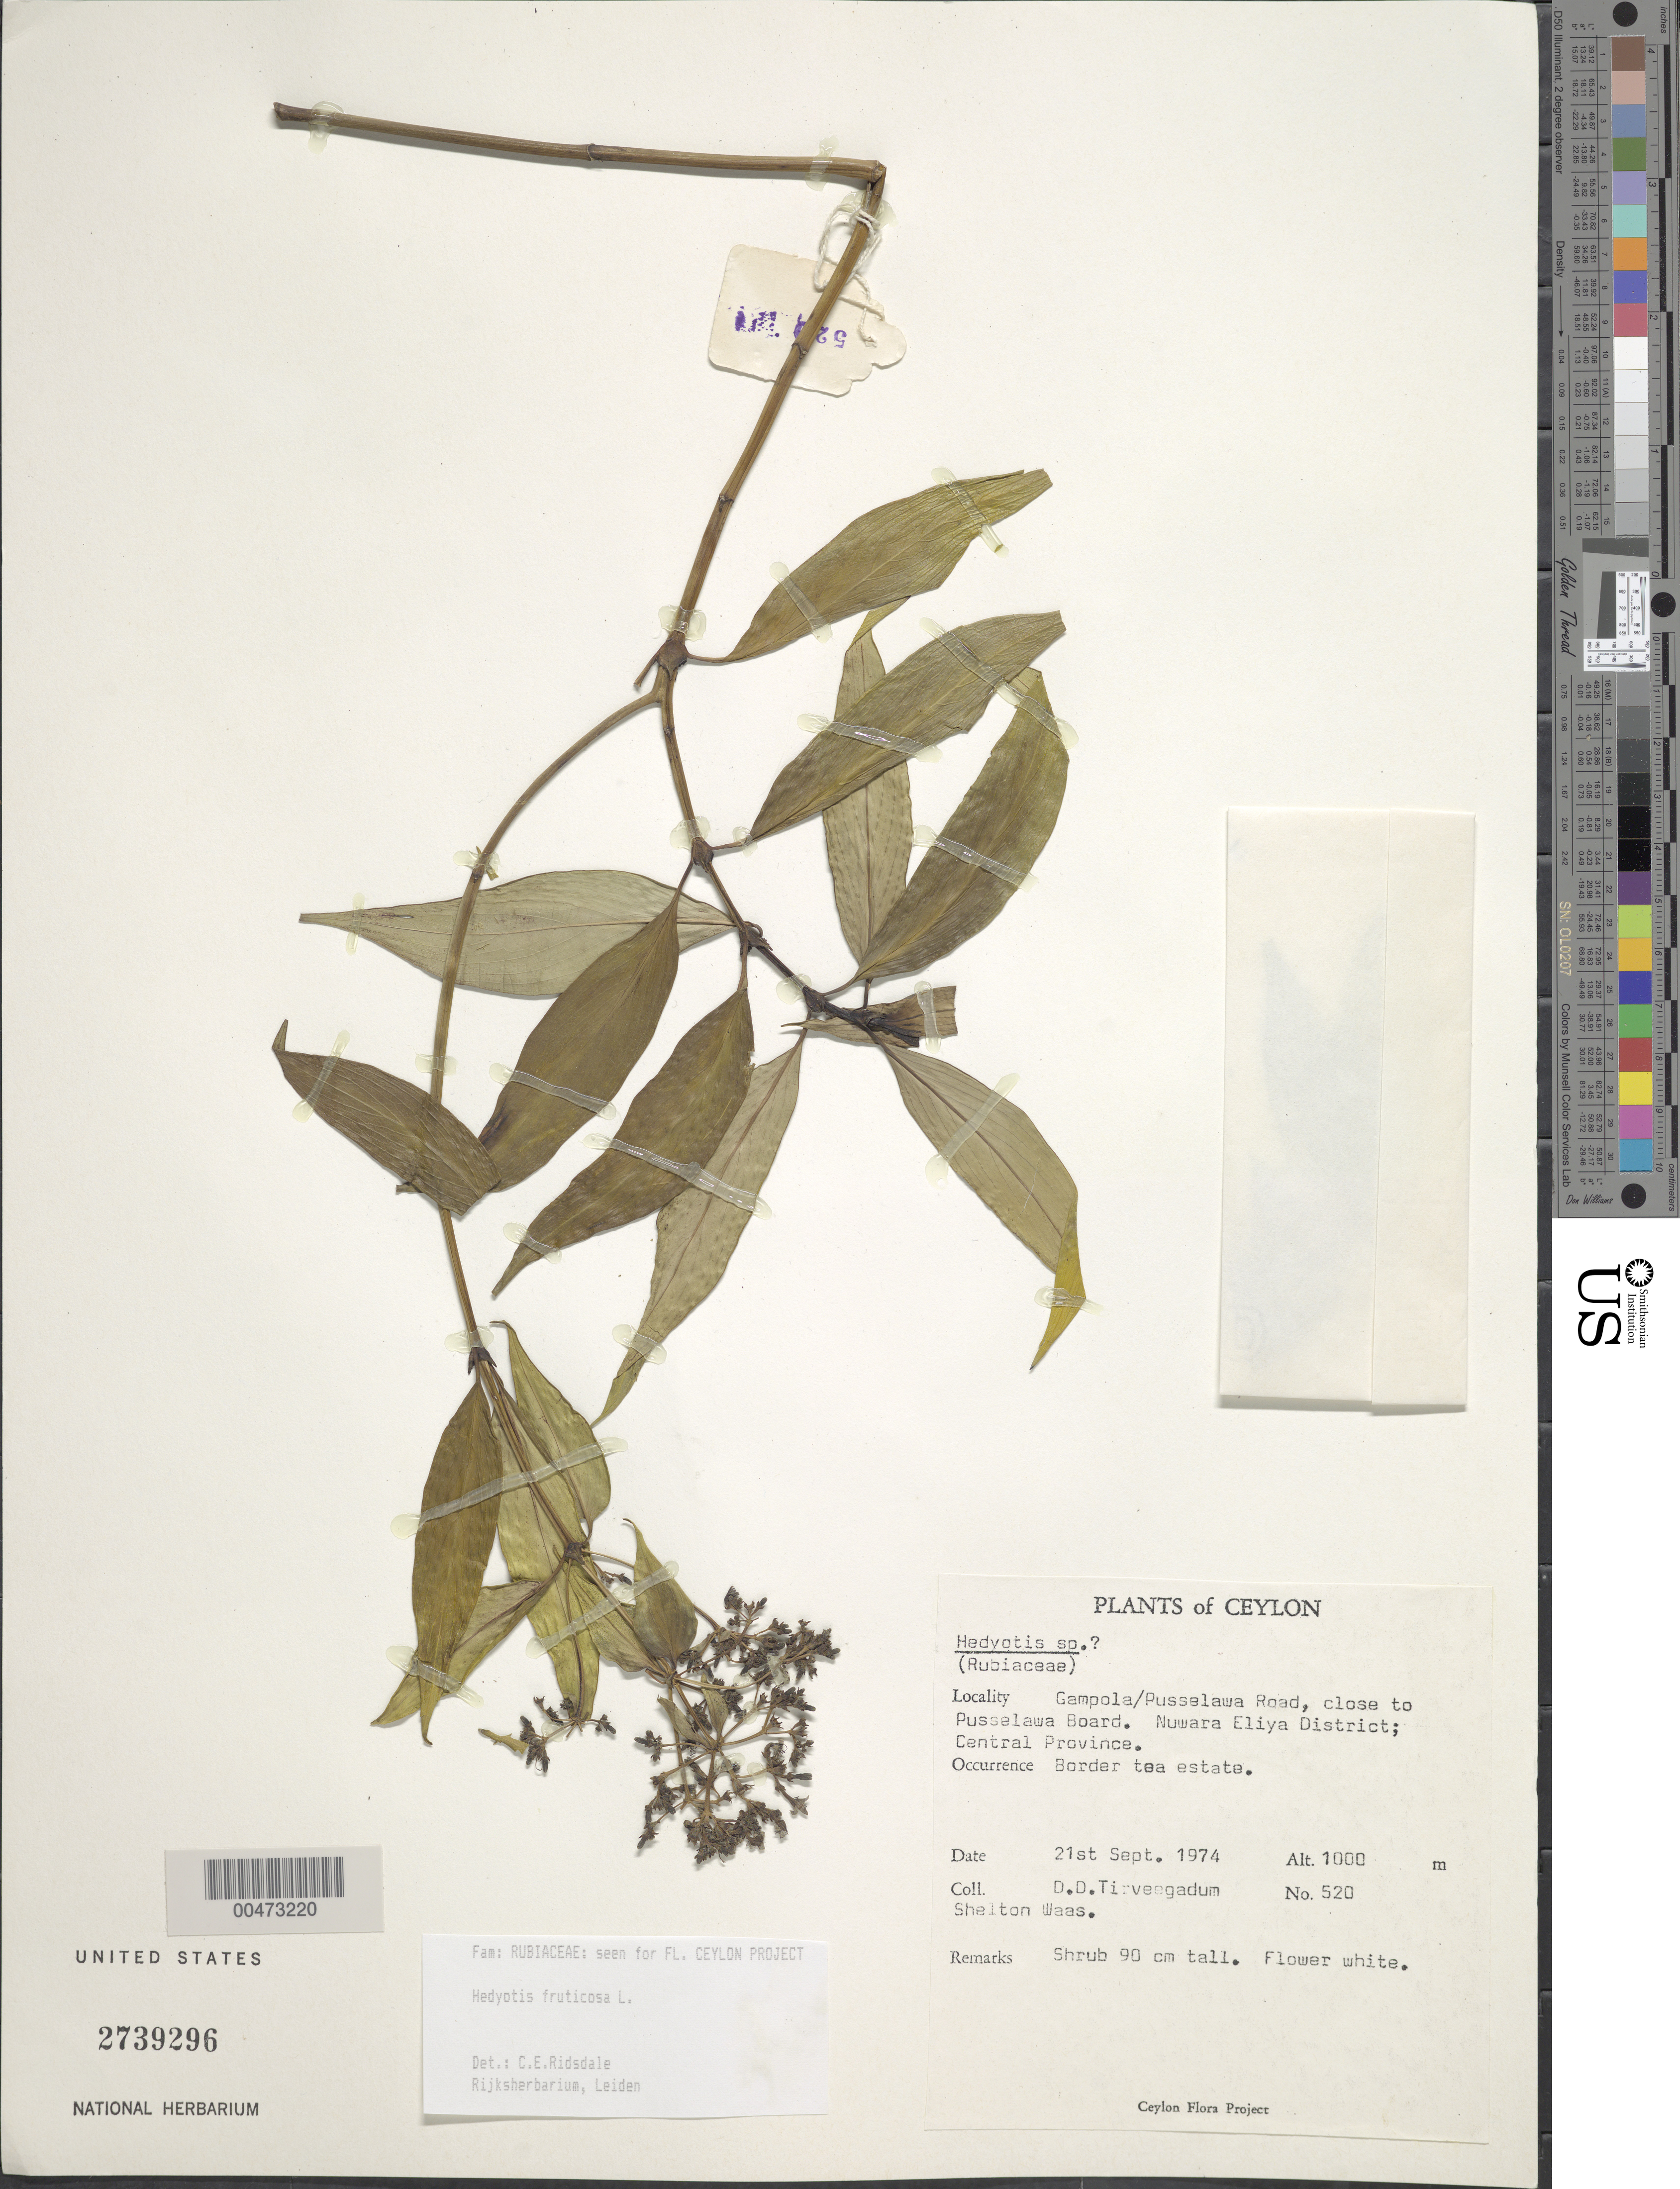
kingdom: Plantae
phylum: Tracheophyta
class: Magnoliopsida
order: Gentianales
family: Rubiaceae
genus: Hedyotis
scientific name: Hedyotis fruticosa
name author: L.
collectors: D. Tirvengadum & S. Waas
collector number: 520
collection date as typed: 21 Sep 1974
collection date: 1974-09-21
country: Sri Lanka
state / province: Central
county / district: Nuwara Eliya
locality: Gampola/Pusselawa Rd., close to Pusselawa Board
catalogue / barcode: US 2739296